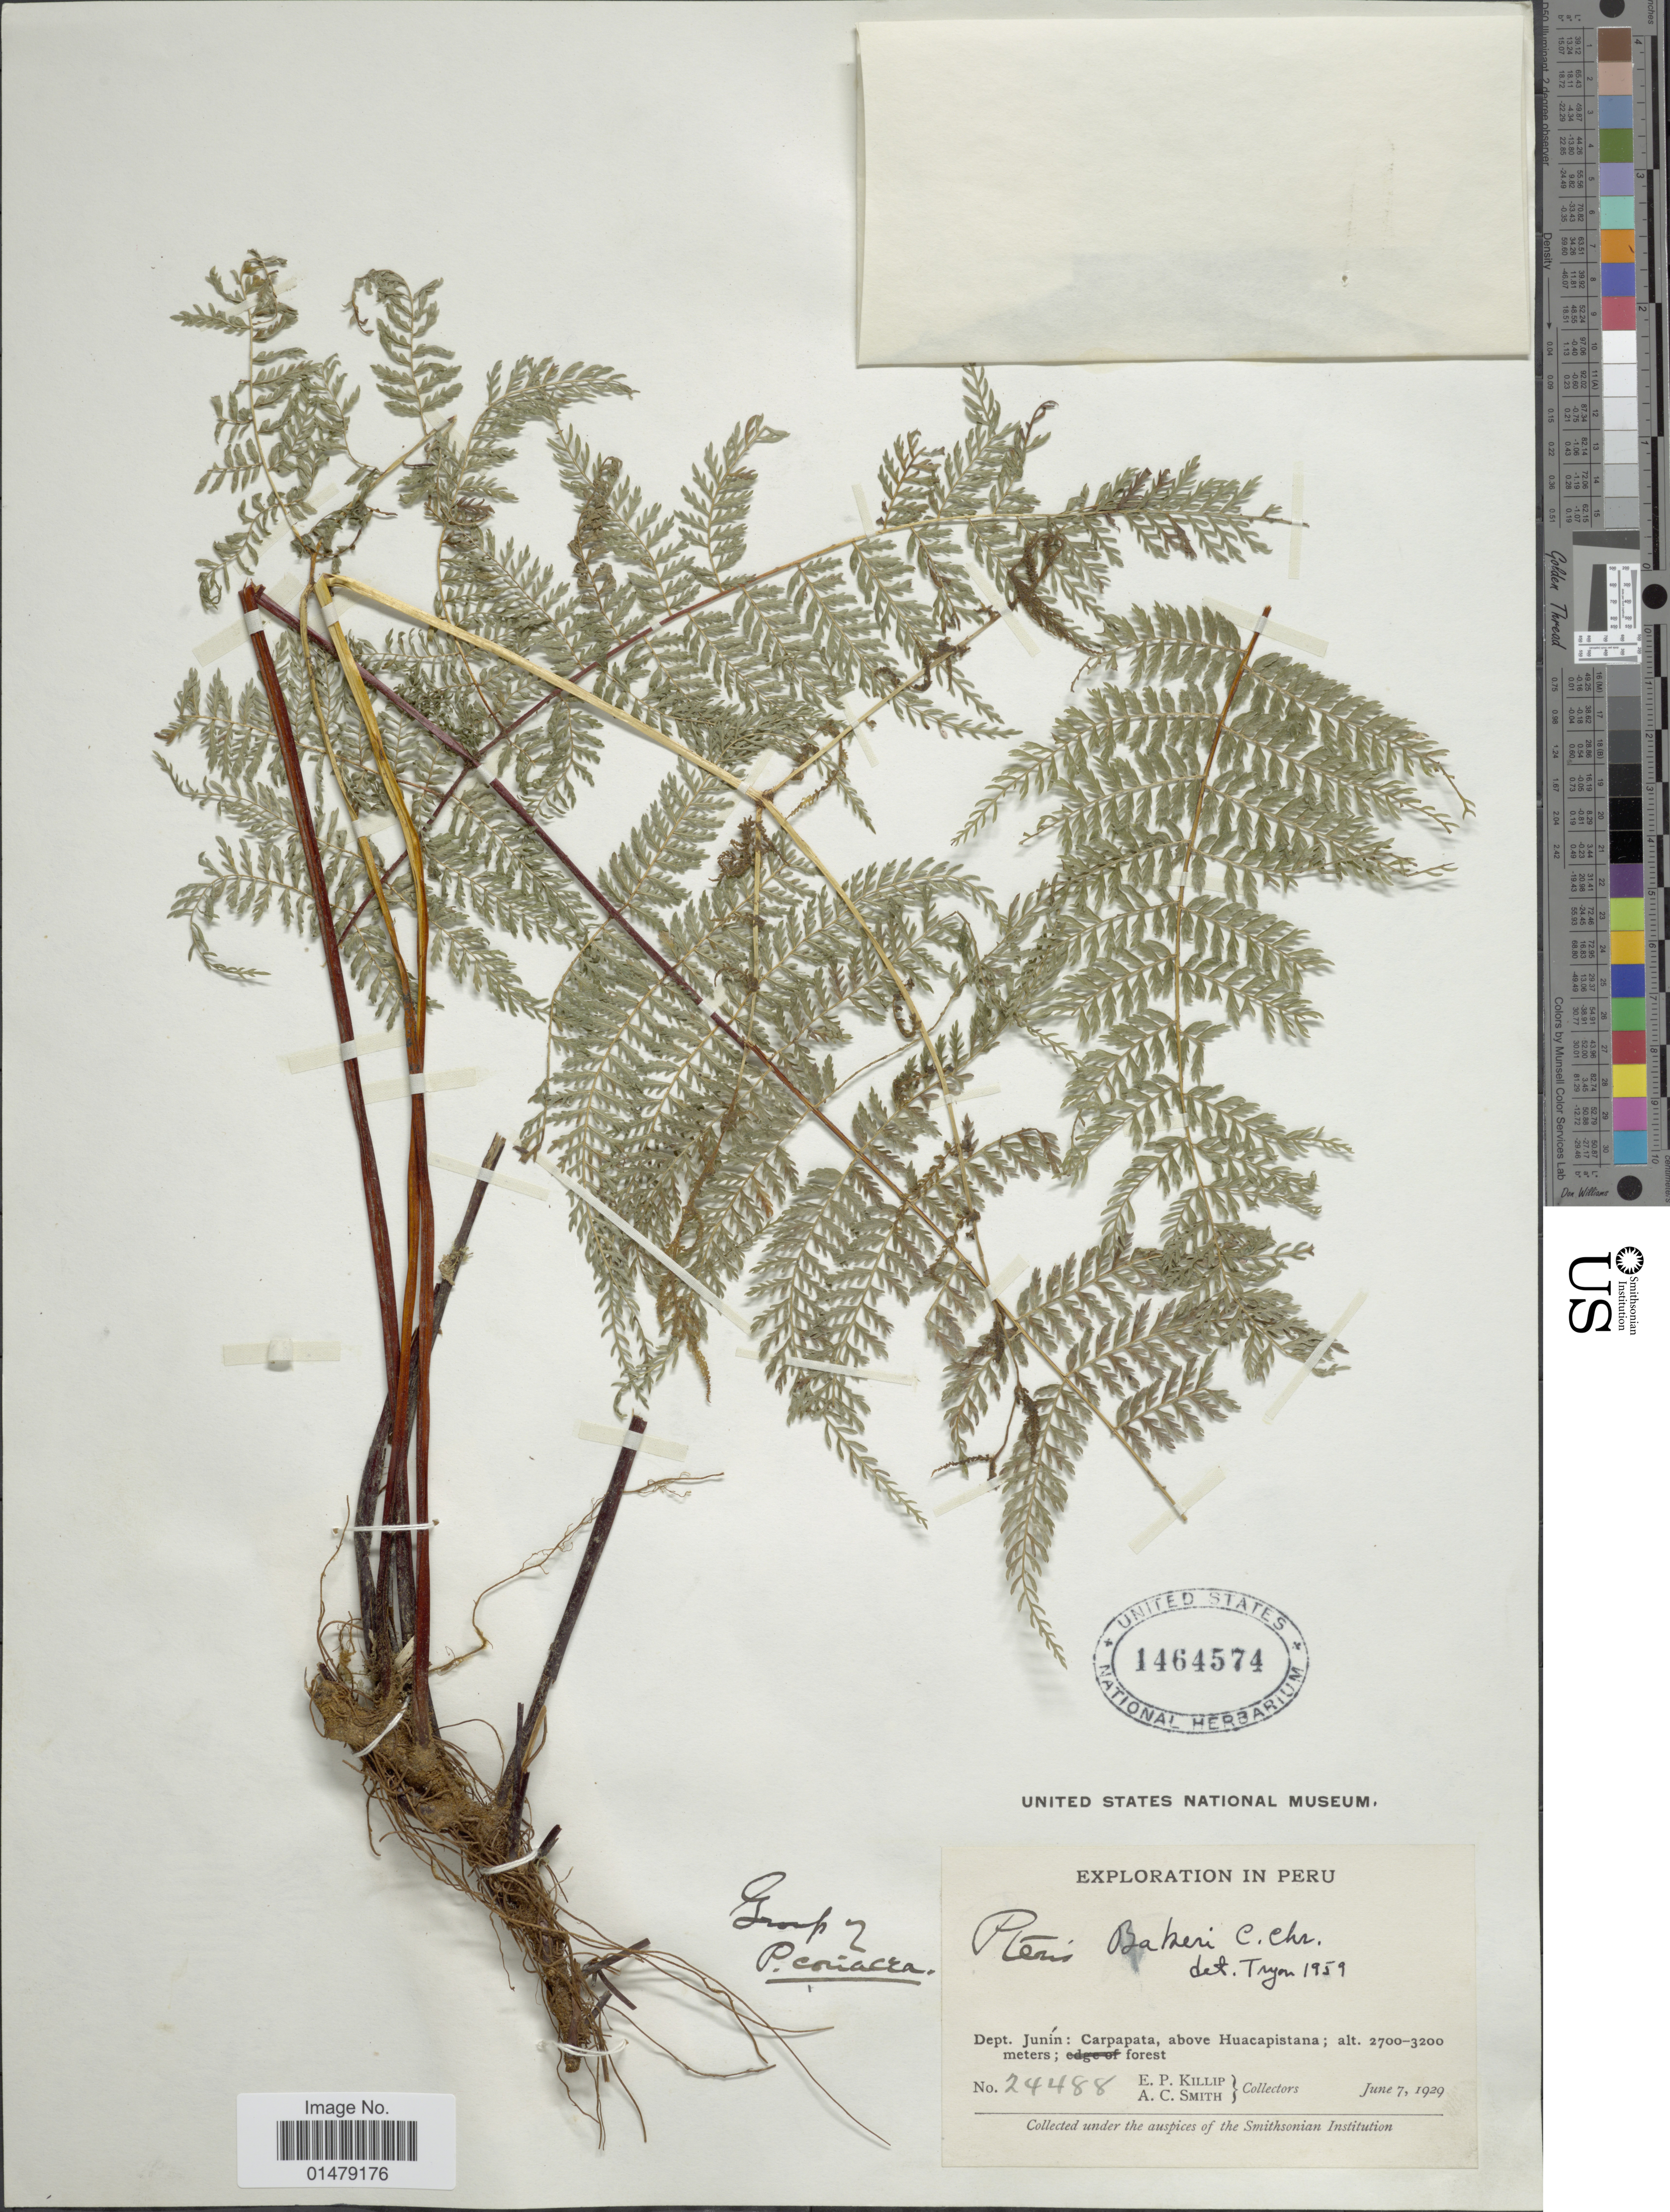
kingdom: Plantae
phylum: Tracheophyta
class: Polypodiopsida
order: Polypodiales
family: Pteridaceae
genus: Pteris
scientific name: Pteris bakeri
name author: C. Chr.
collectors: E. P. Killip & A. C. Smith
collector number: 24488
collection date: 1929-06-07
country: Peru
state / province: Junín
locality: Dept. Junin: Carpapata, above Huacapistana.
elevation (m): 2700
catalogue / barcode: US 1464574